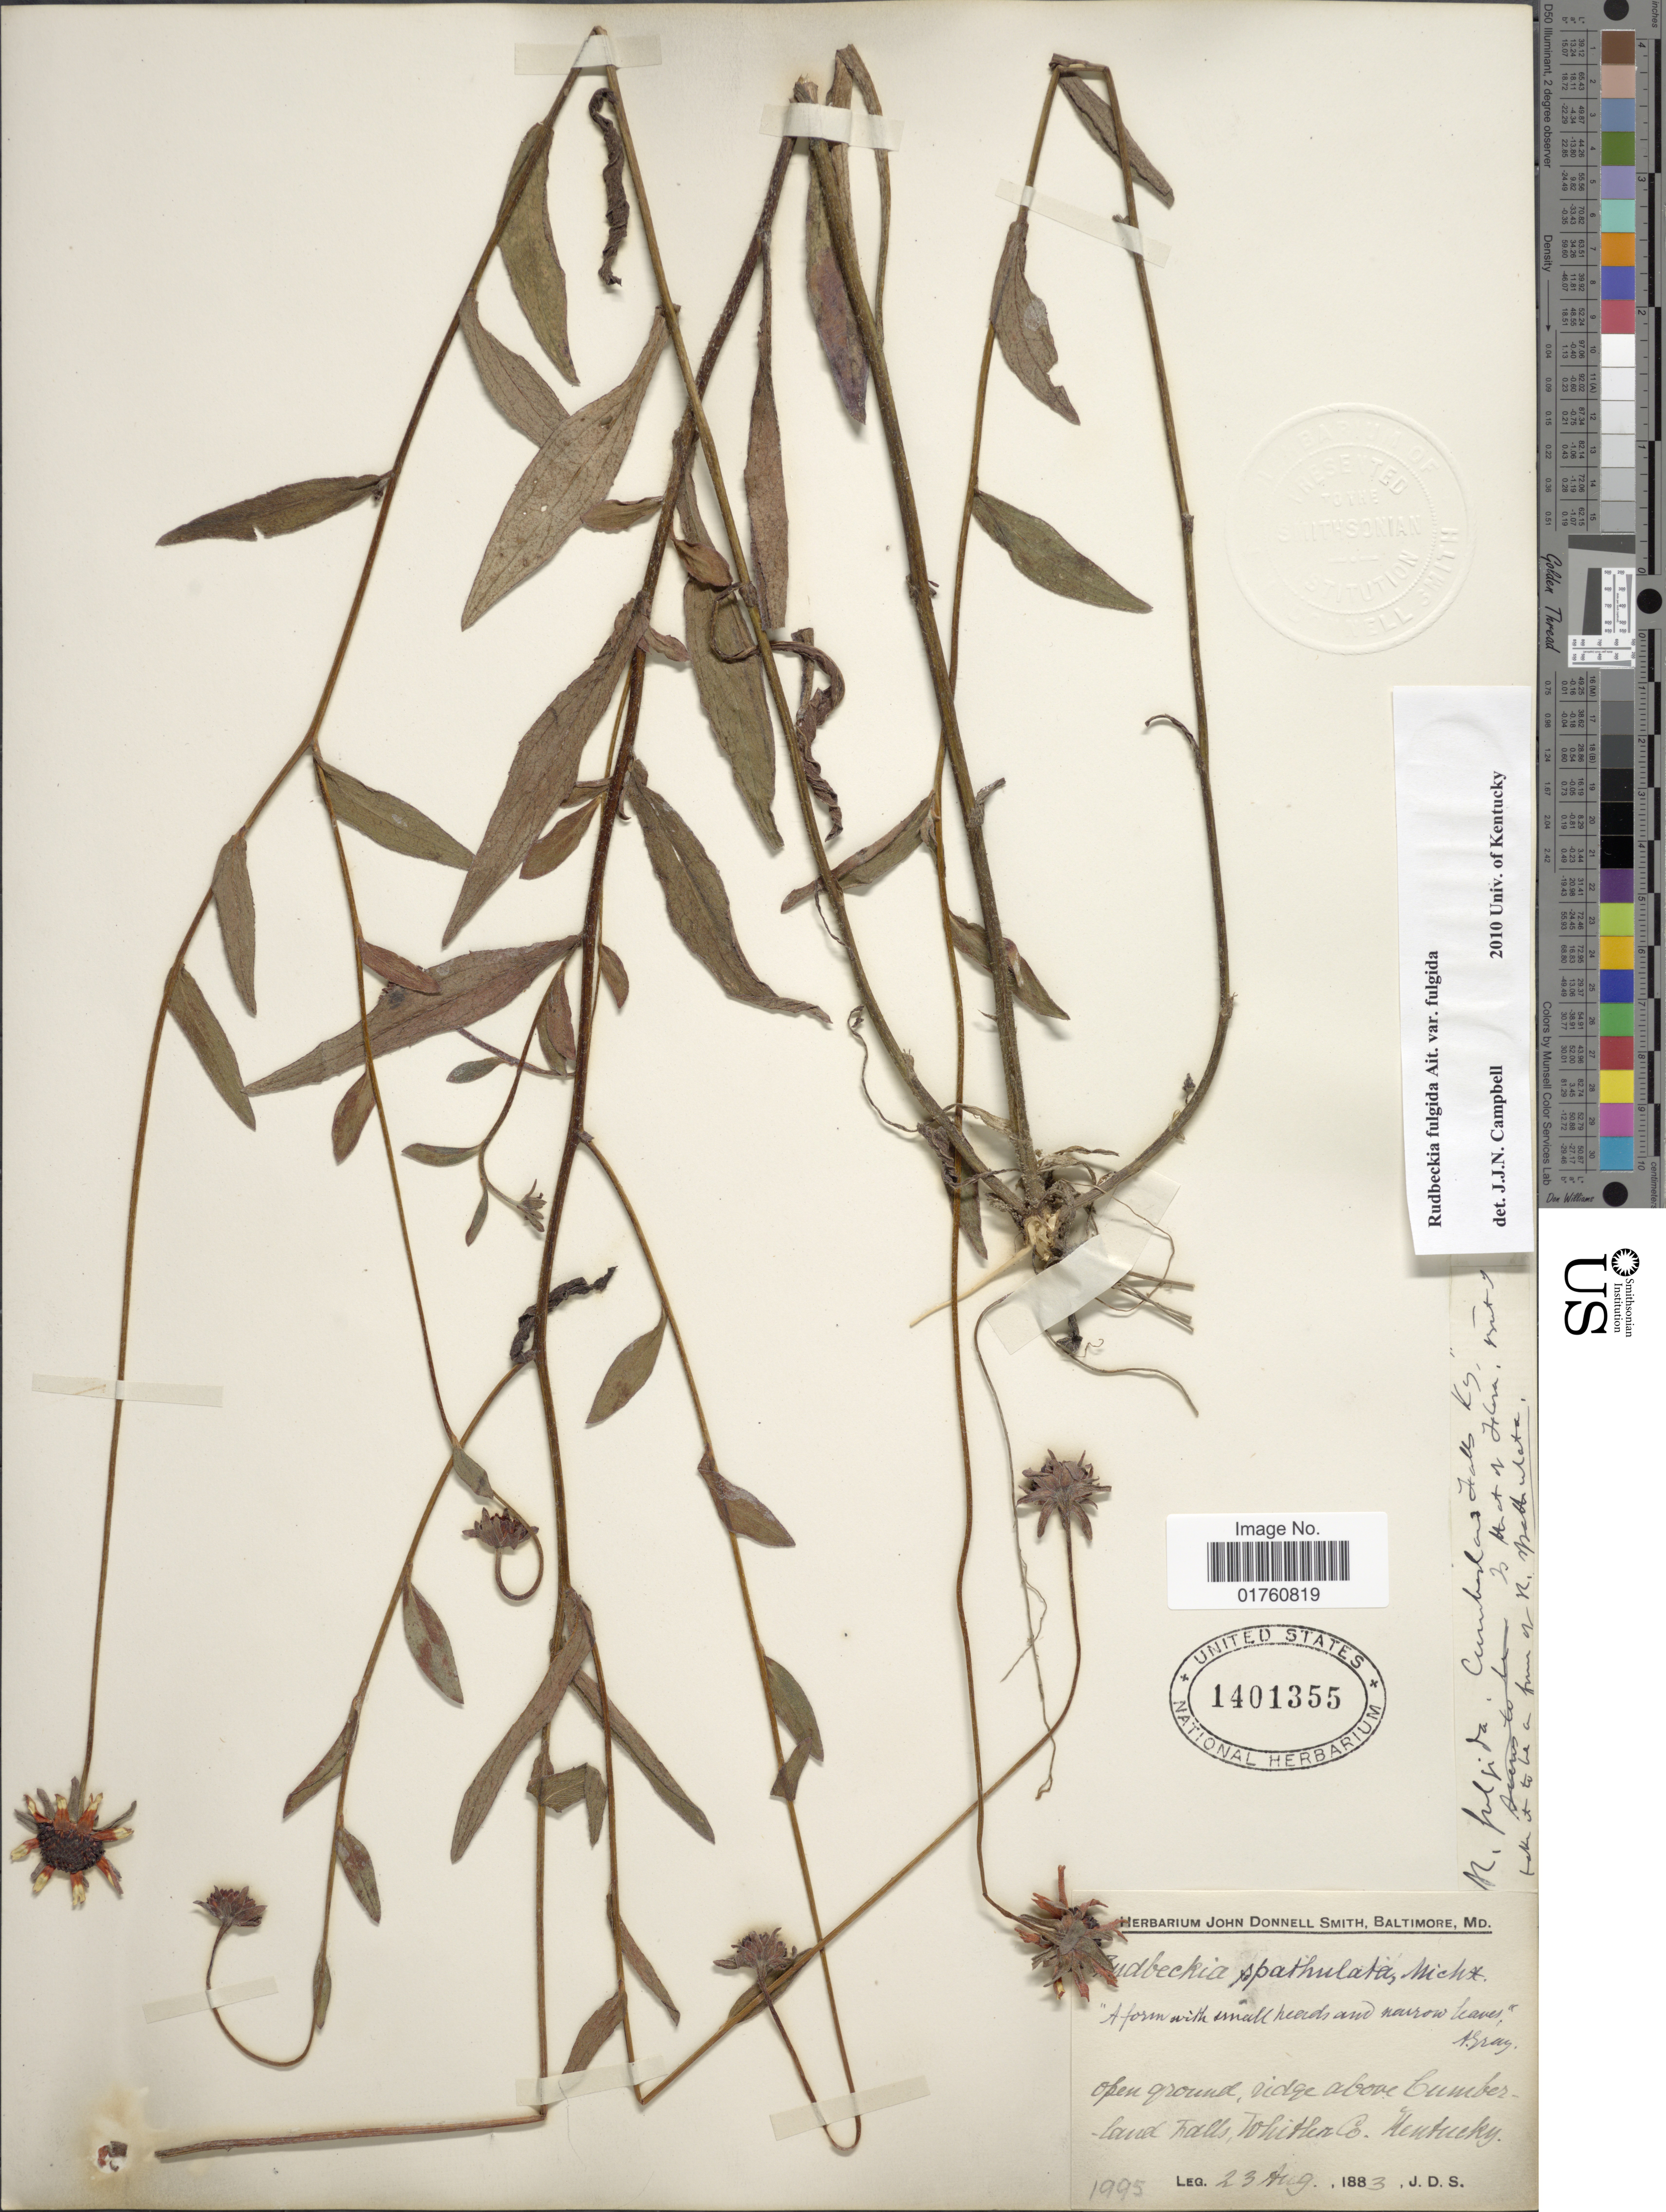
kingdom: Plantae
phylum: Tracheophyta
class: Magnoliopsida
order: Asterales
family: Asteraceae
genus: Rudbeckia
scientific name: Rudbeckia fulgida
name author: Aiton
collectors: J. Donnell Smith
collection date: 1883-08-23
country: United States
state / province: Kentucky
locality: Open ground, rdige above Cumberland Falls, Whitler Co.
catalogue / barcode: US 1401355